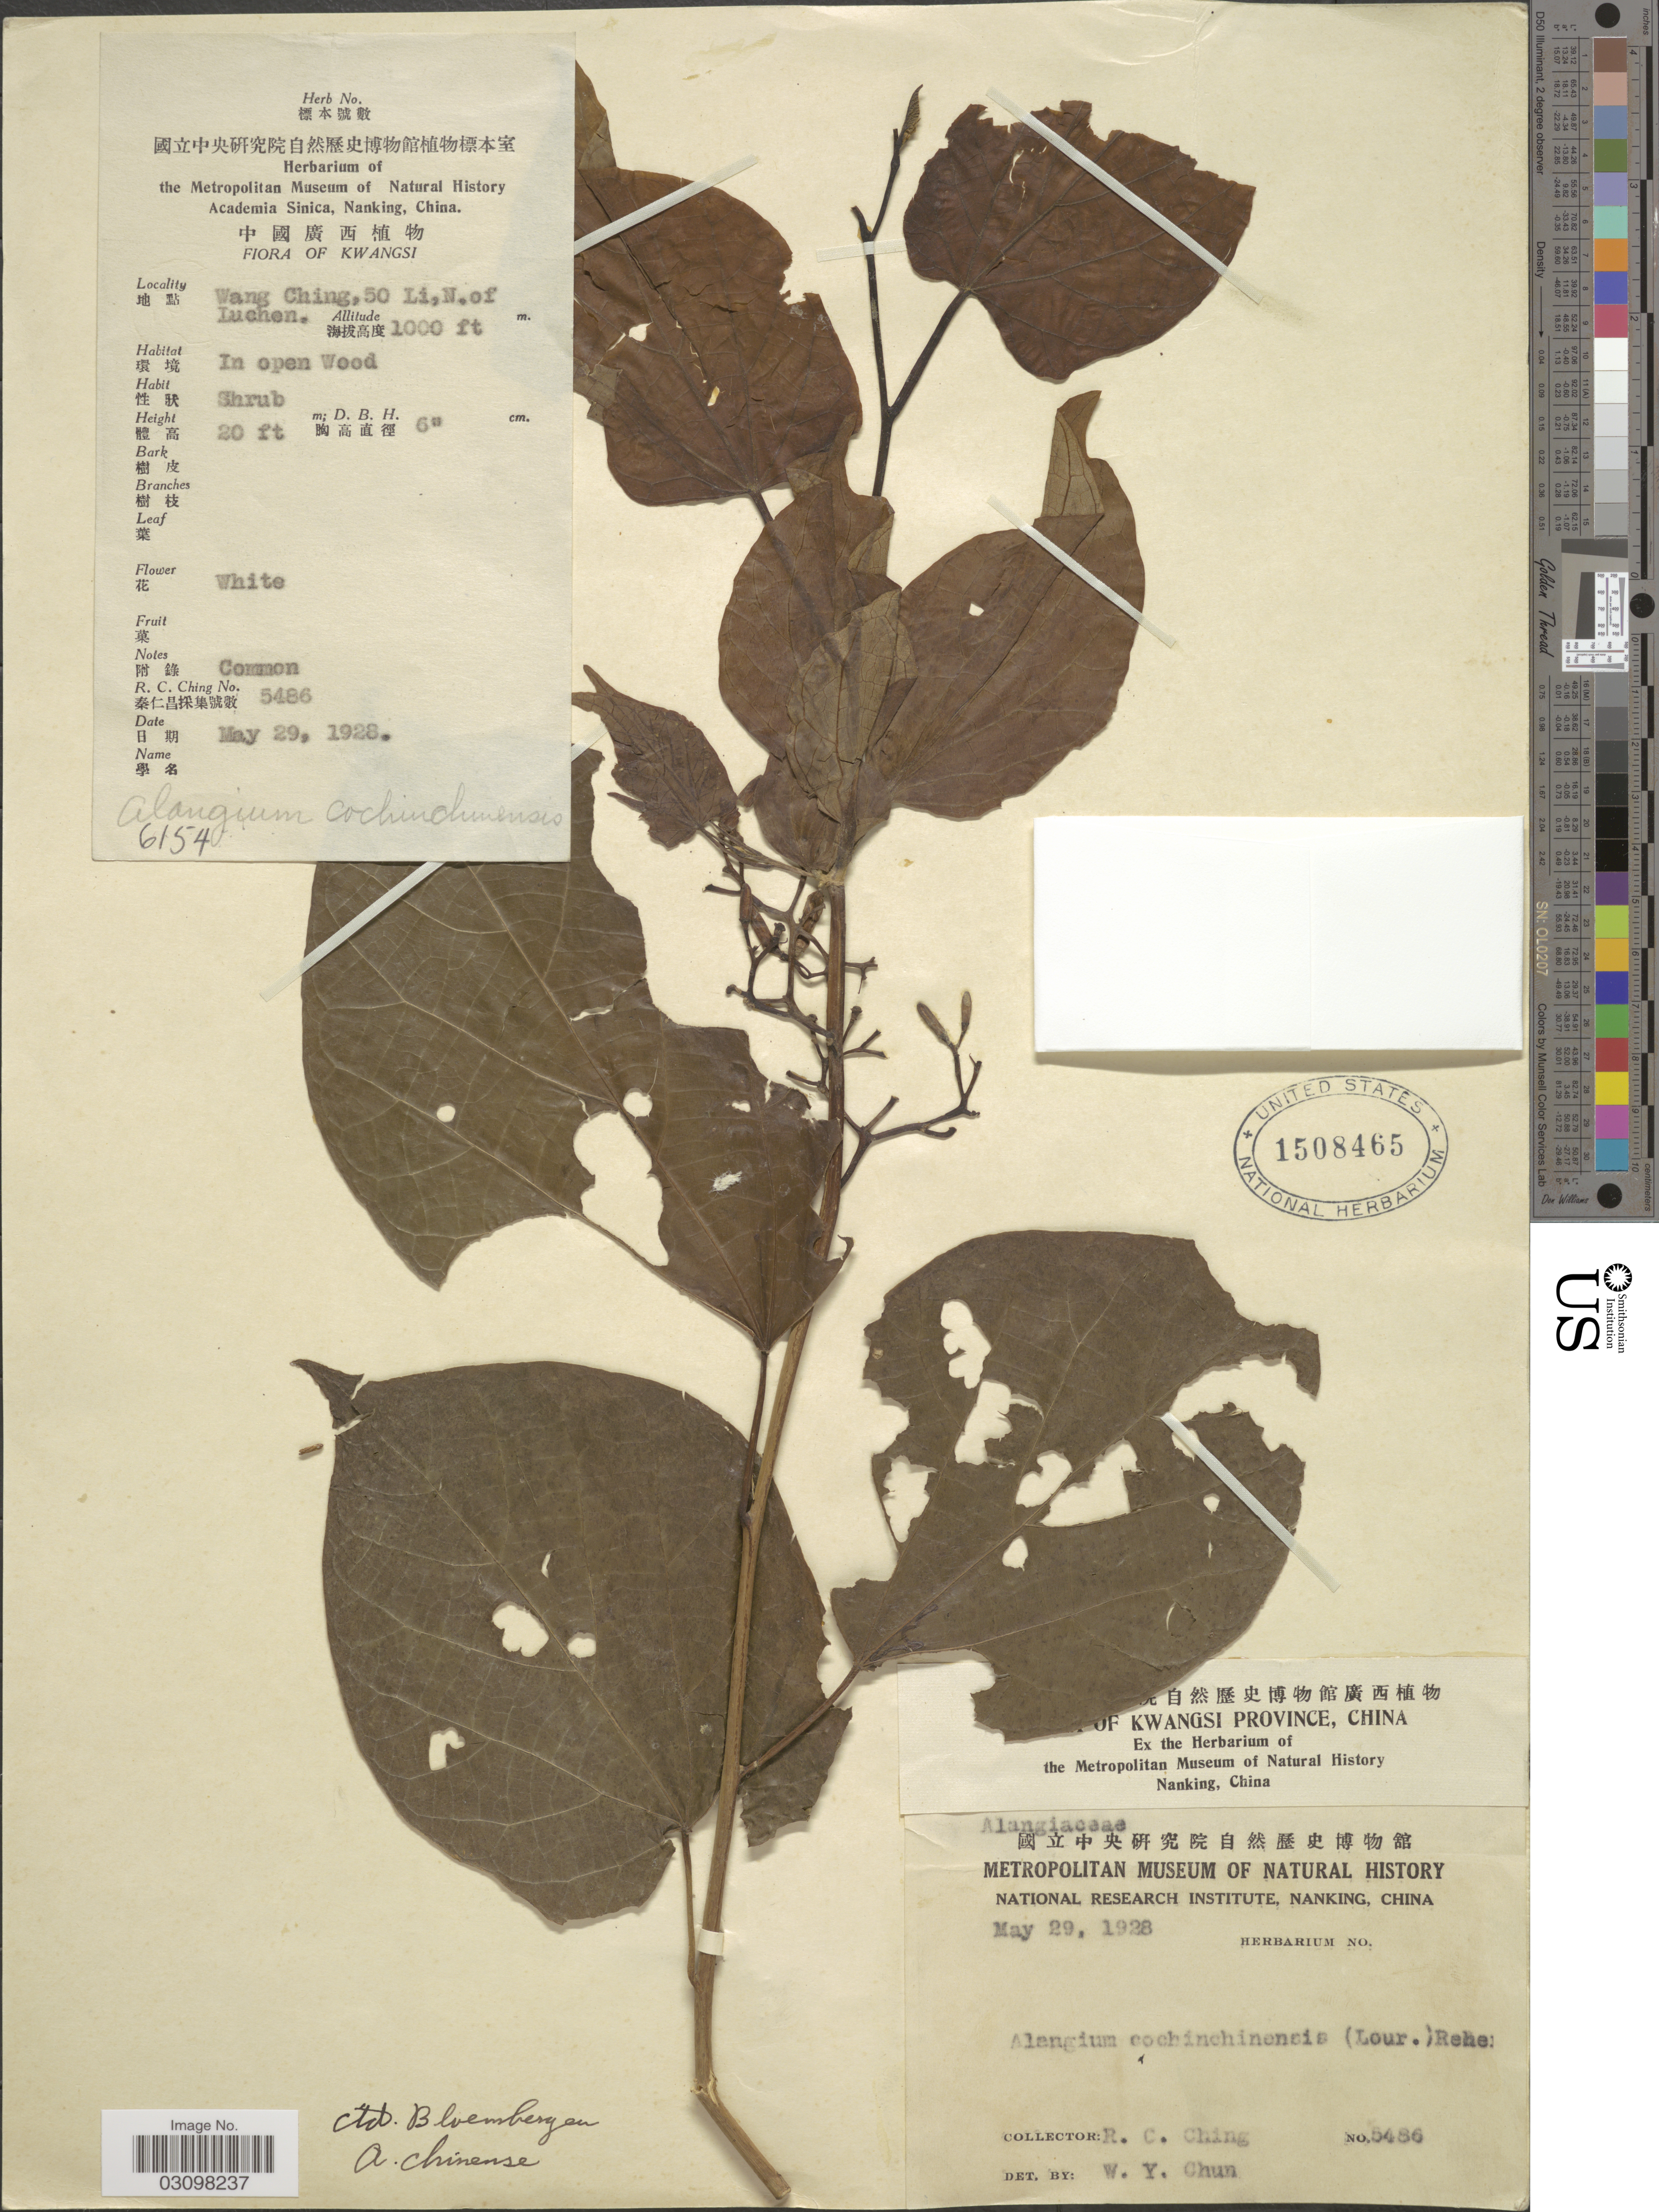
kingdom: Plantae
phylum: Tracheophyta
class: Magnoliopsida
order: Cornales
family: Cornaceae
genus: Alangium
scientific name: Alangium chinense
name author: (Harms) Rehder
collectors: R. C. Ching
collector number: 5486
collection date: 1928-05-29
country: China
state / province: Guangxi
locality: Kwangsi. Wang Ching, 50 Li, N. of Luchen.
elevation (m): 305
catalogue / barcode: US 1508465